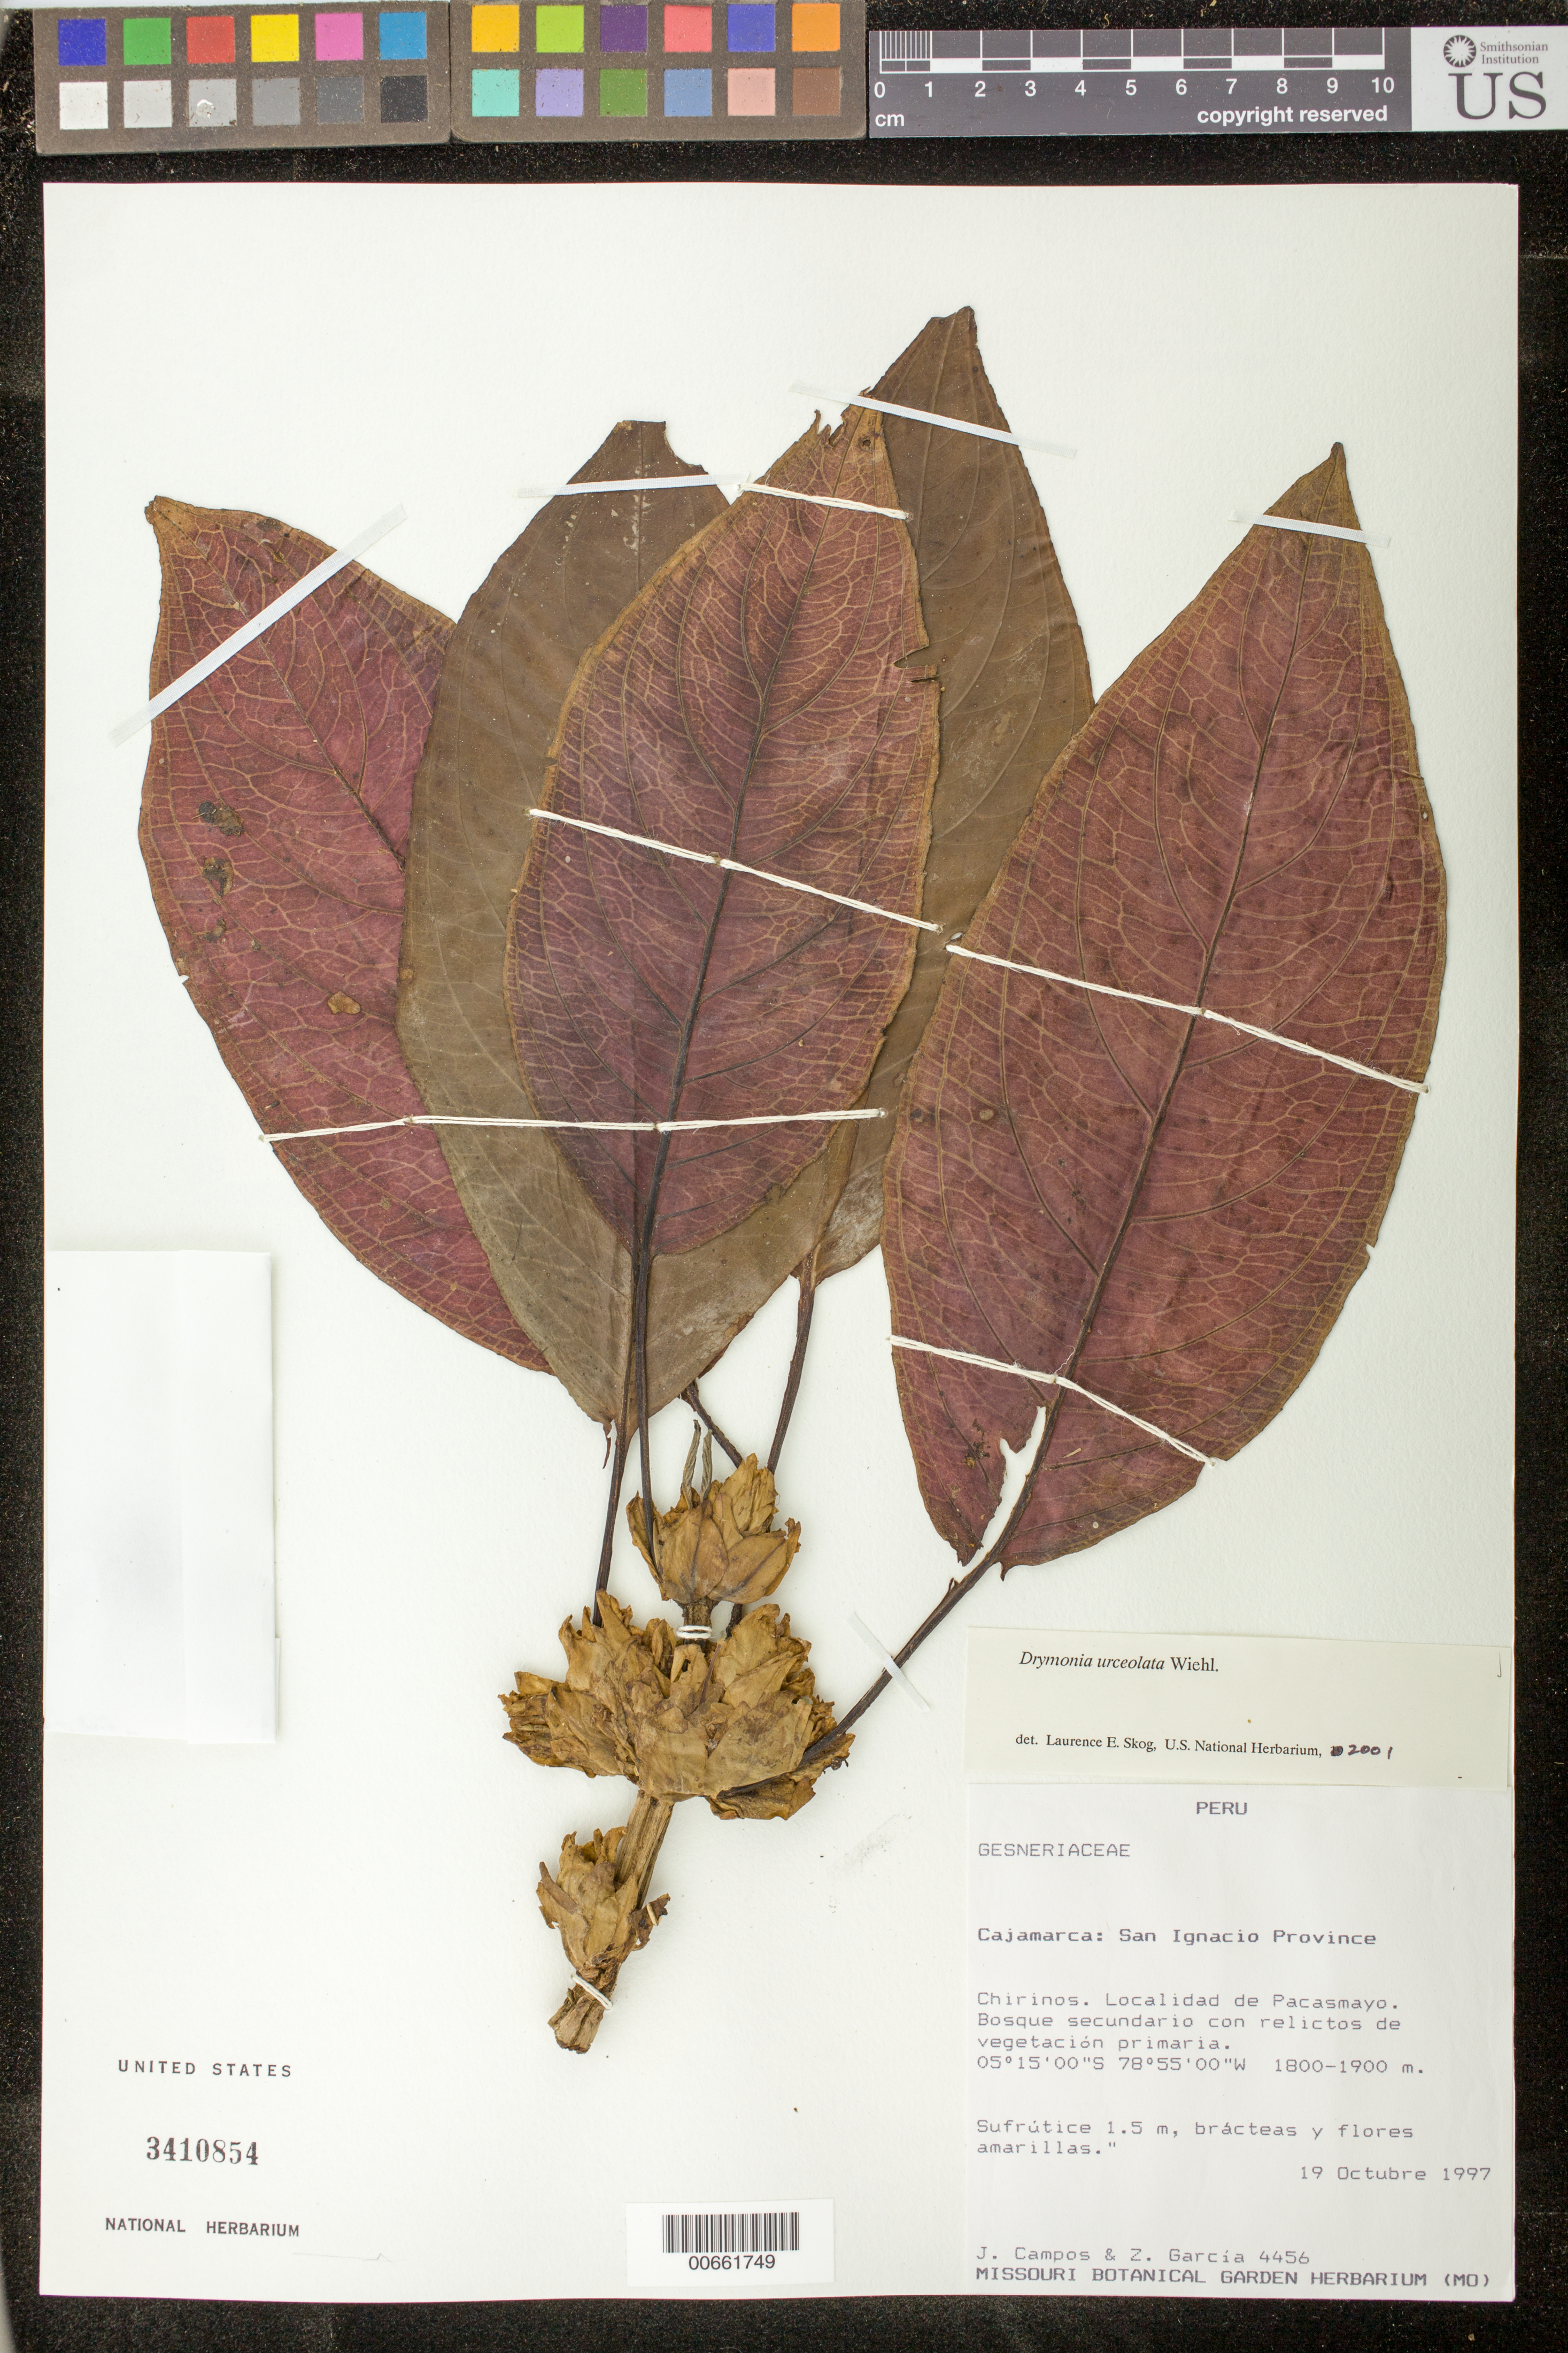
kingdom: Plantae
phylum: Tracheophyta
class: Magnoliopsida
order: Lamiales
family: Gesneriaceae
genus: Drymonia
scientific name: Drymonia urceolata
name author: Wiehler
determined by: Skog, Laurence E.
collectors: J. Campos & Z. Garcia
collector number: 4456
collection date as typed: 19 Oct 1997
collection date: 1997-10-19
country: Peru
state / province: Cajamarca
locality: Prov. San Ignacio, Chirinos, localidad de Pacasmayo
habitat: Bosque secundario con relictos de vegetación primaria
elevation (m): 1800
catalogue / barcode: US 3410854